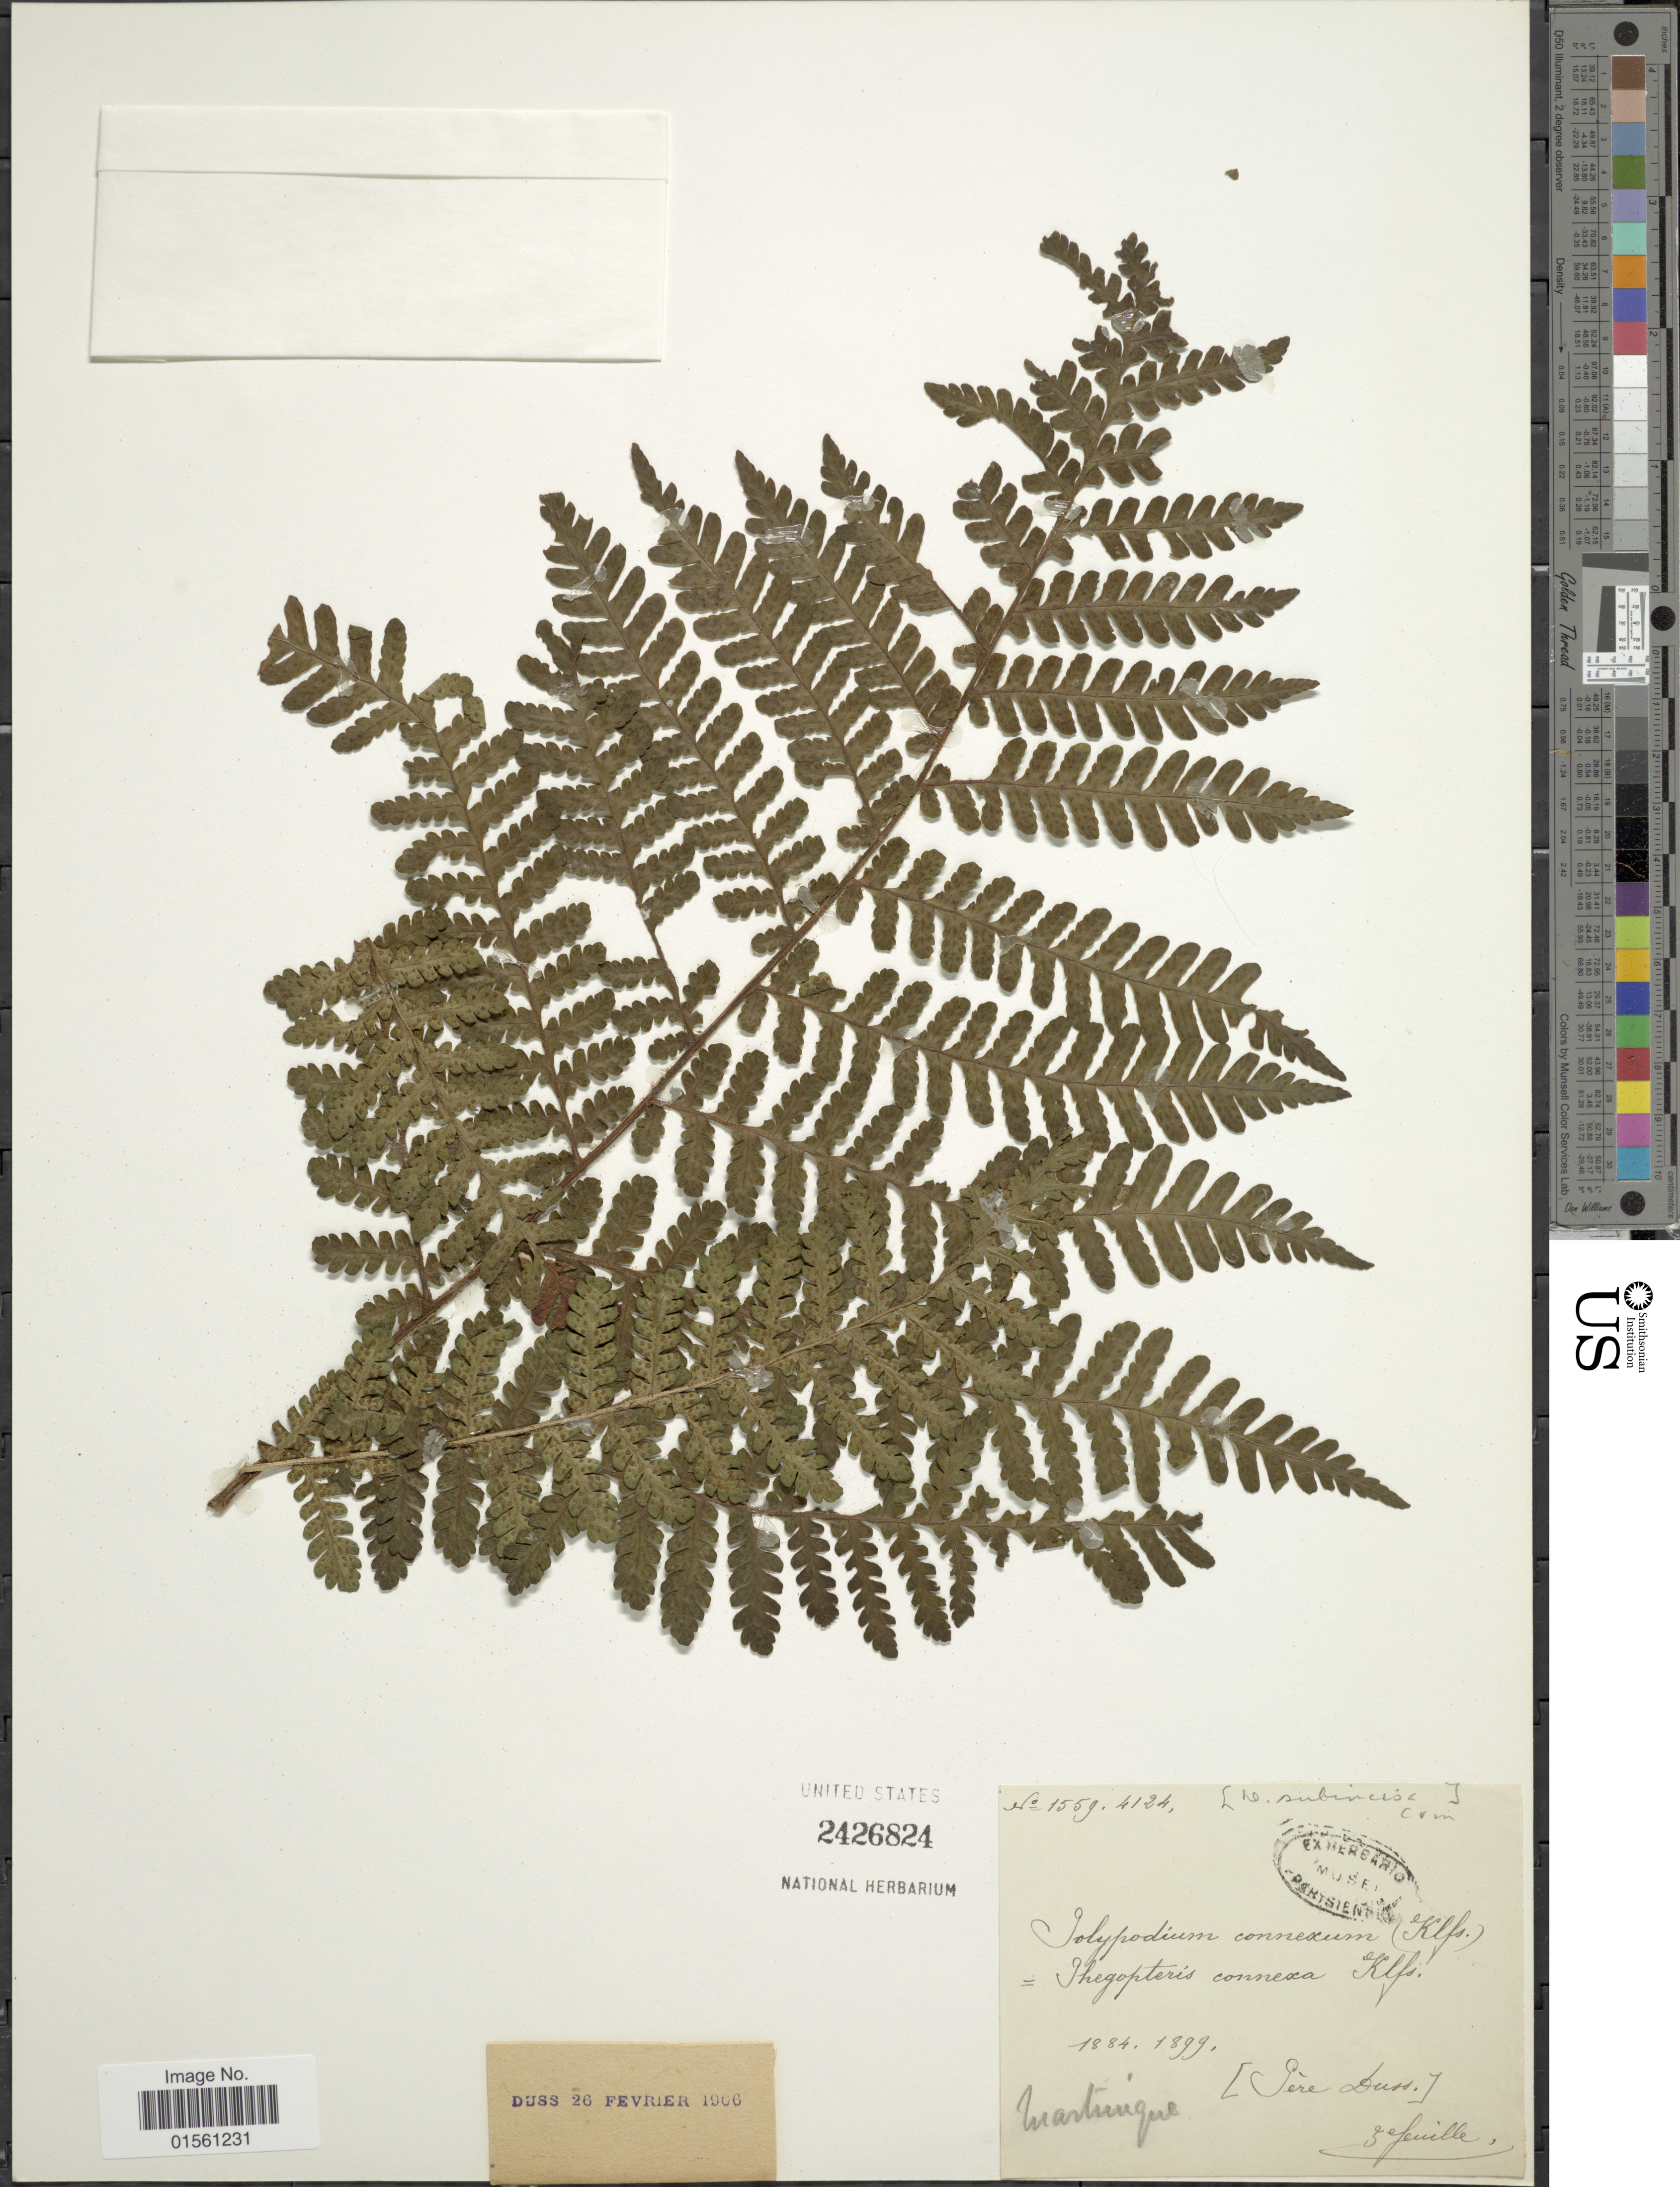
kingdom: Plantae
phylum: Tracheophyta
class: Polypodiopsida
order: Polypodiales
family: Dryopteridaceae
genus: Megalastrum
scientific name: Megalastrum subincisum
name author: (Willd.) A.R. Sm. & R.C. Moran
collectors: Père Duss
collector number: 1559/4124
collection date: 1884/1899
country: Martinique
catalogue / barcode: US 2426824